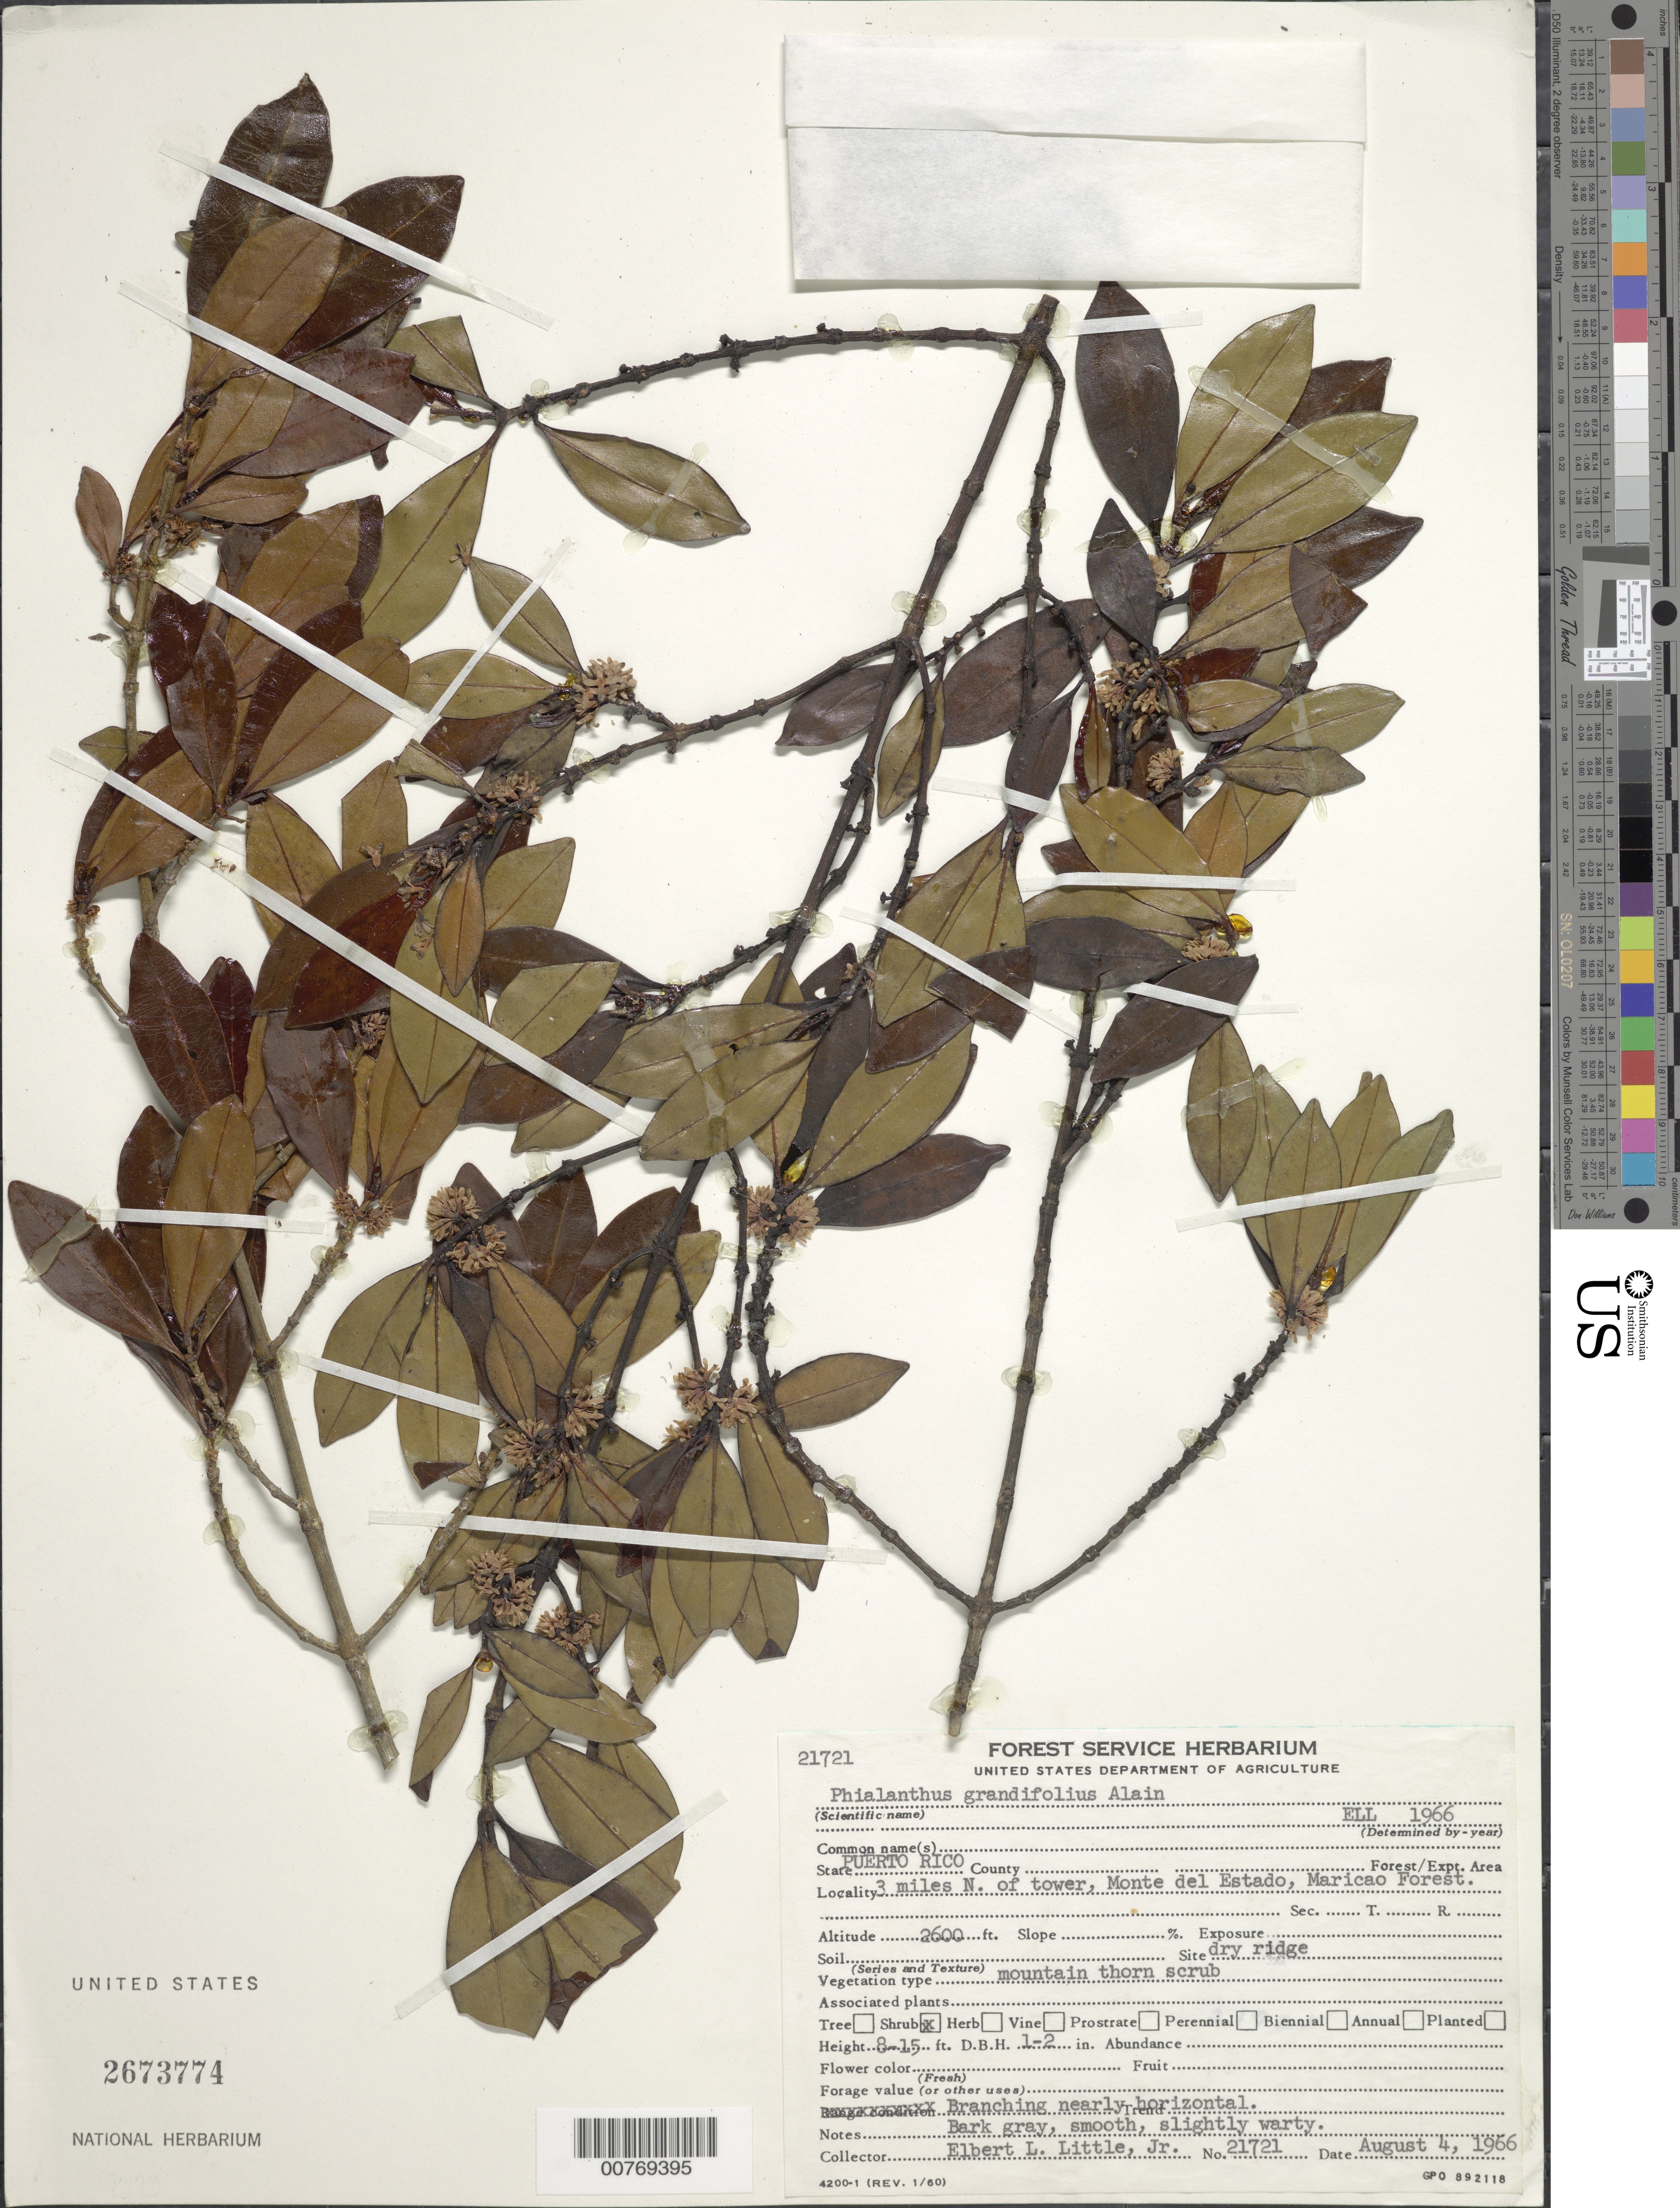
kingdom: Plantae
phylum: Tracheophyta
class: Magnoliopsida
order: Gentianales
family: Rubiaceae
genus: Phialanthus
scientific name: Phialanthus grandifolius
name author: Alain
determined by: Little, Elbert L., Jr., (FSSR), United States Department of Agriculture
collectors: E. L. Little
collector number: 21721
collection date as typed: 04 Aug 1966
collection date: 1966-08-04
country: Puerto Rico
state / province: Maricao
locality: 3 mi N of tower, Monte del Estado, Maricao Forest; dry ridge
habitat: Mountain thorn scrub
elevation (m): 792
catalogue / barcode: US 2673774